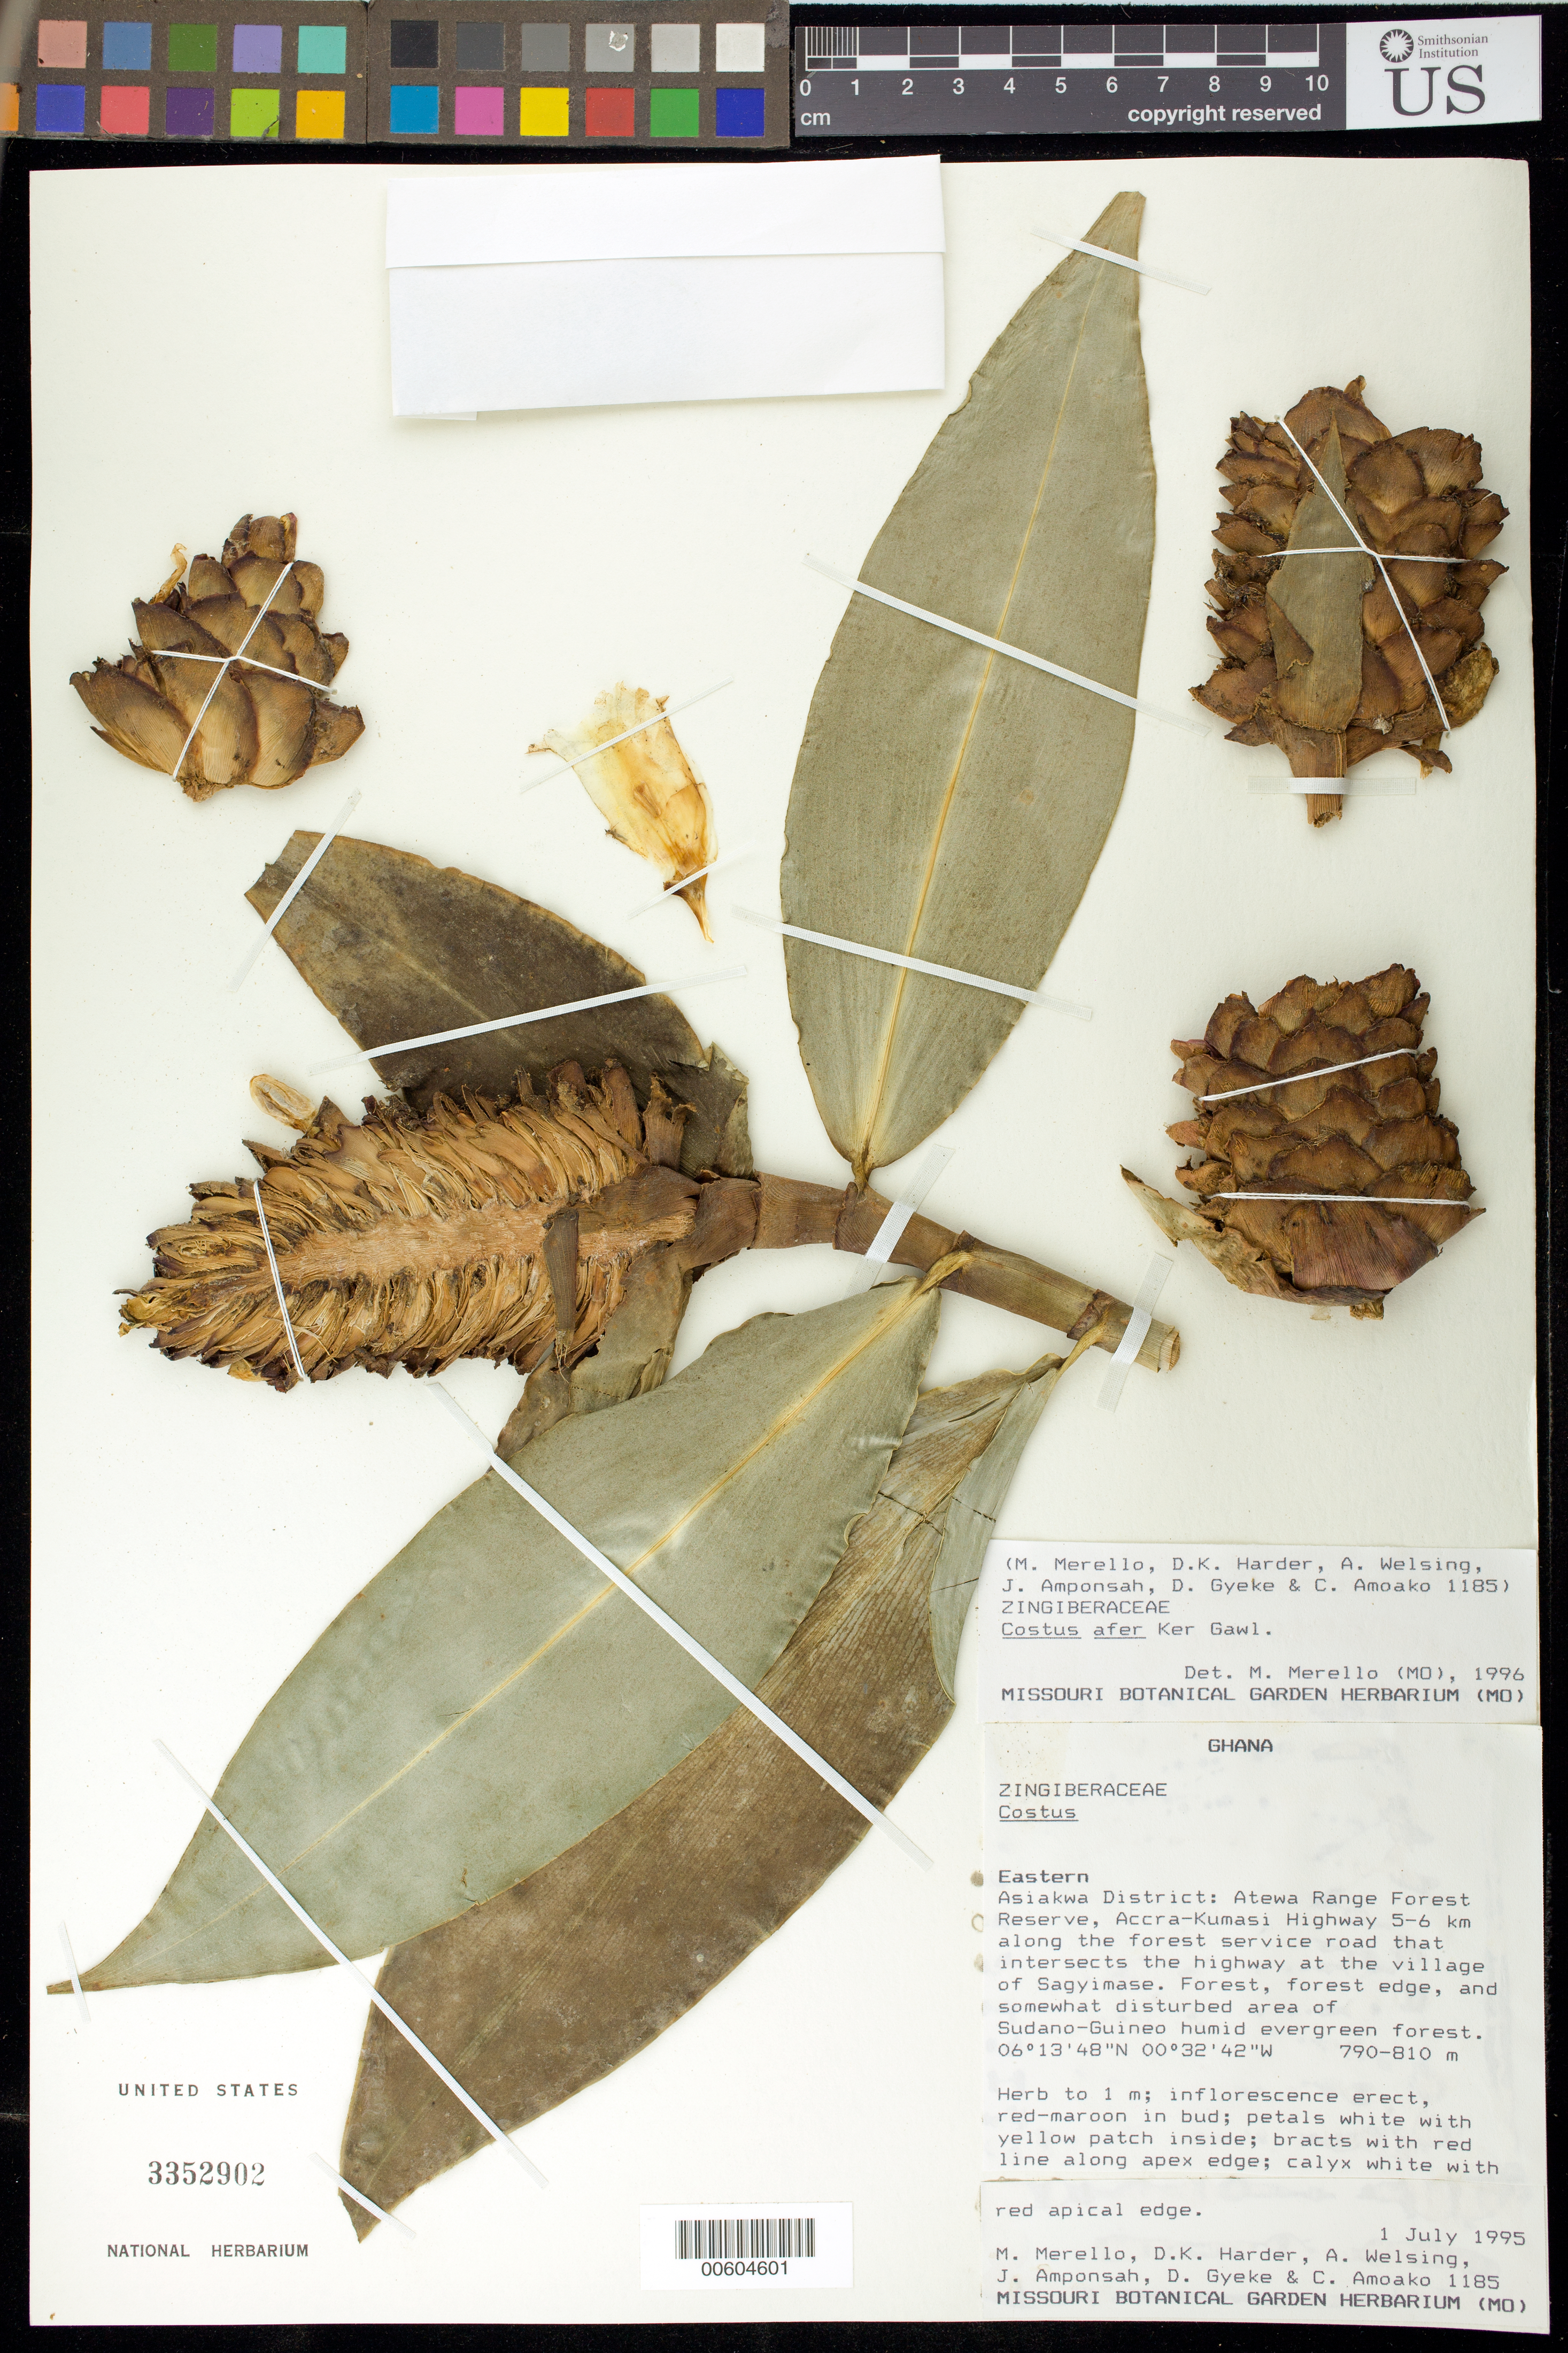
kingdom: Plantae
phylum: Tracheophyta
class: Liliopsida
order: Zingiberales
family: Costaceae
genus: Costus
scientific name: Costus afer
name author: Ker Gawl.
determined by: Merello, M., Missouri Botanical Garden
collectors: M. Merello & et al.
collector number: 1185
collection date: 1995-07-01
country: Ghana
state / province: Eastern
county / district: Asiakwa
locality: Atewa Range Forest Reserve, Accra-Kumasi Hwy 5-6 km along the forest service road that intersects the hwy at the village of Sagyimase. Edge of somewhat disturbed Sudano-Guineo humid evergreen forest.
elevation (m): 790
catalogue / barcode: US 3352902